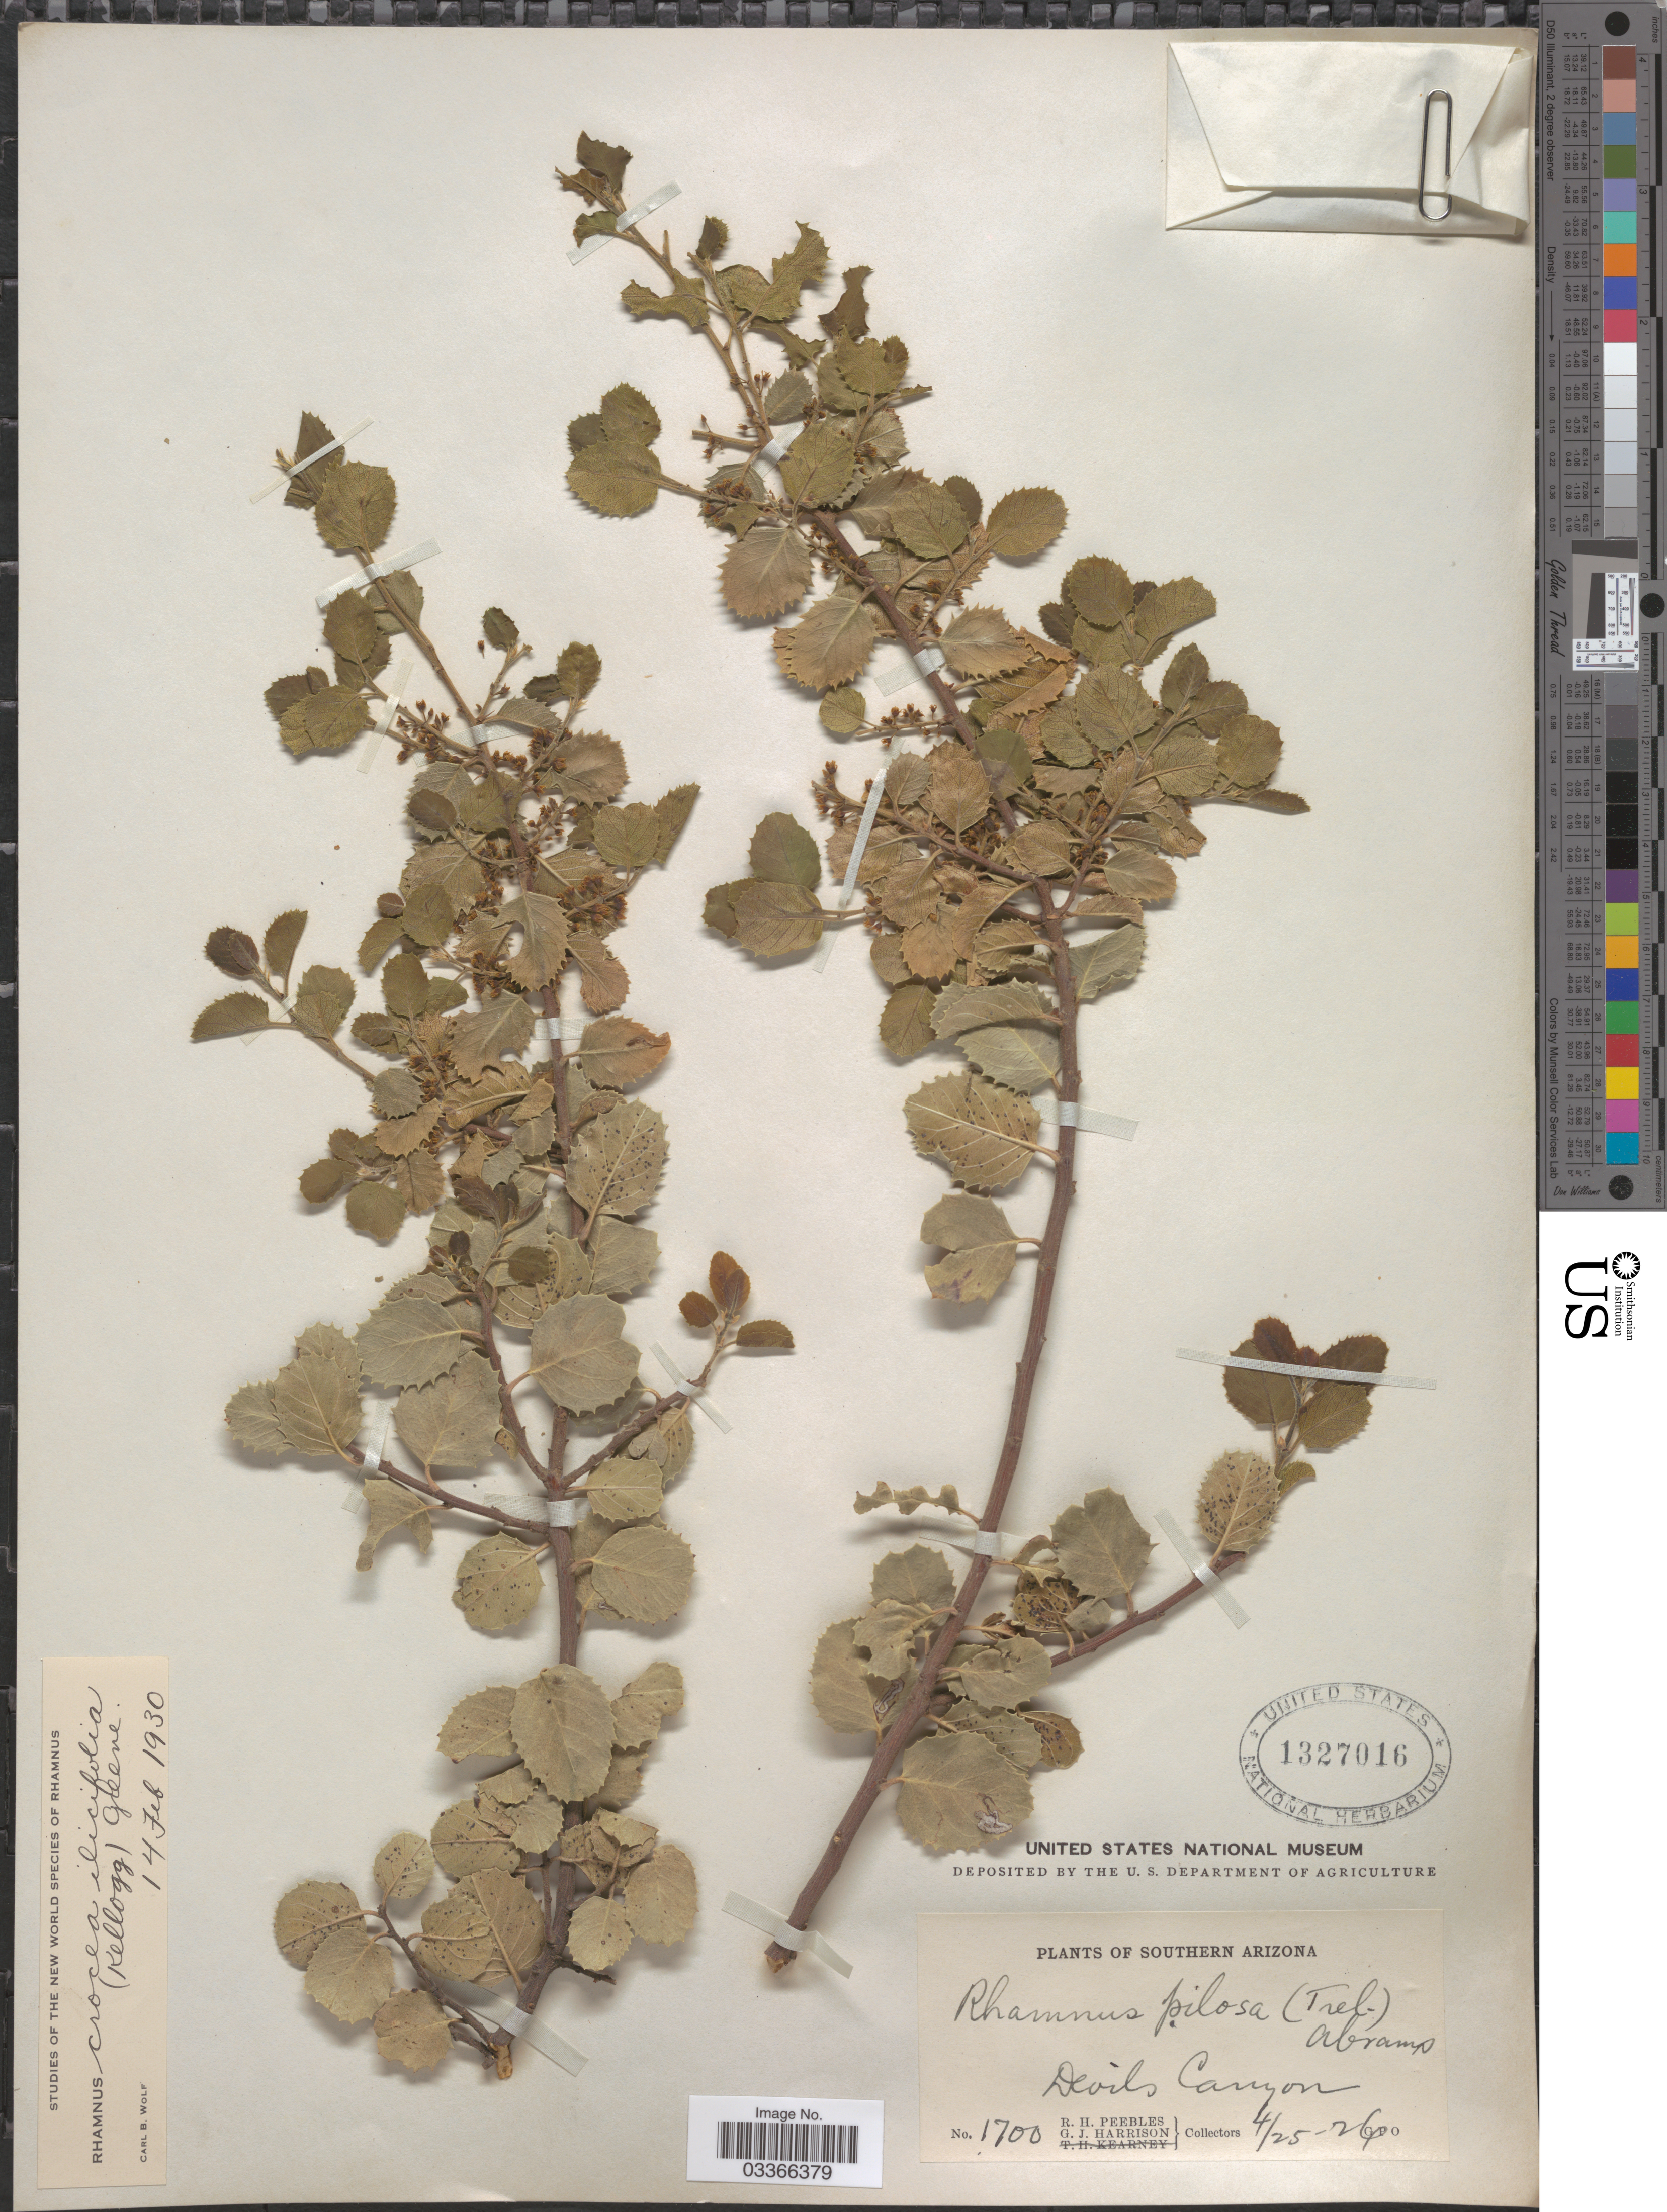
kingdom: Plantae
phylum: Tracheophyta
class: Magnoliopsida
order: Rosales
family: Rhamnaceae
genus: Rhamnus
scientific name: Rhamnus crocea var. ilicifolia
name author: (Kellogg) Greene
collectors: R. H. Peebles & G. J. Harrison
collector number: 1700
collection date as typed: Transcribed d/m/y: 25/4/26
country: United States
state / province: Arizona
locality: Southern Arizona. Devils Canyon.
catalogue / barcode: US 1327016